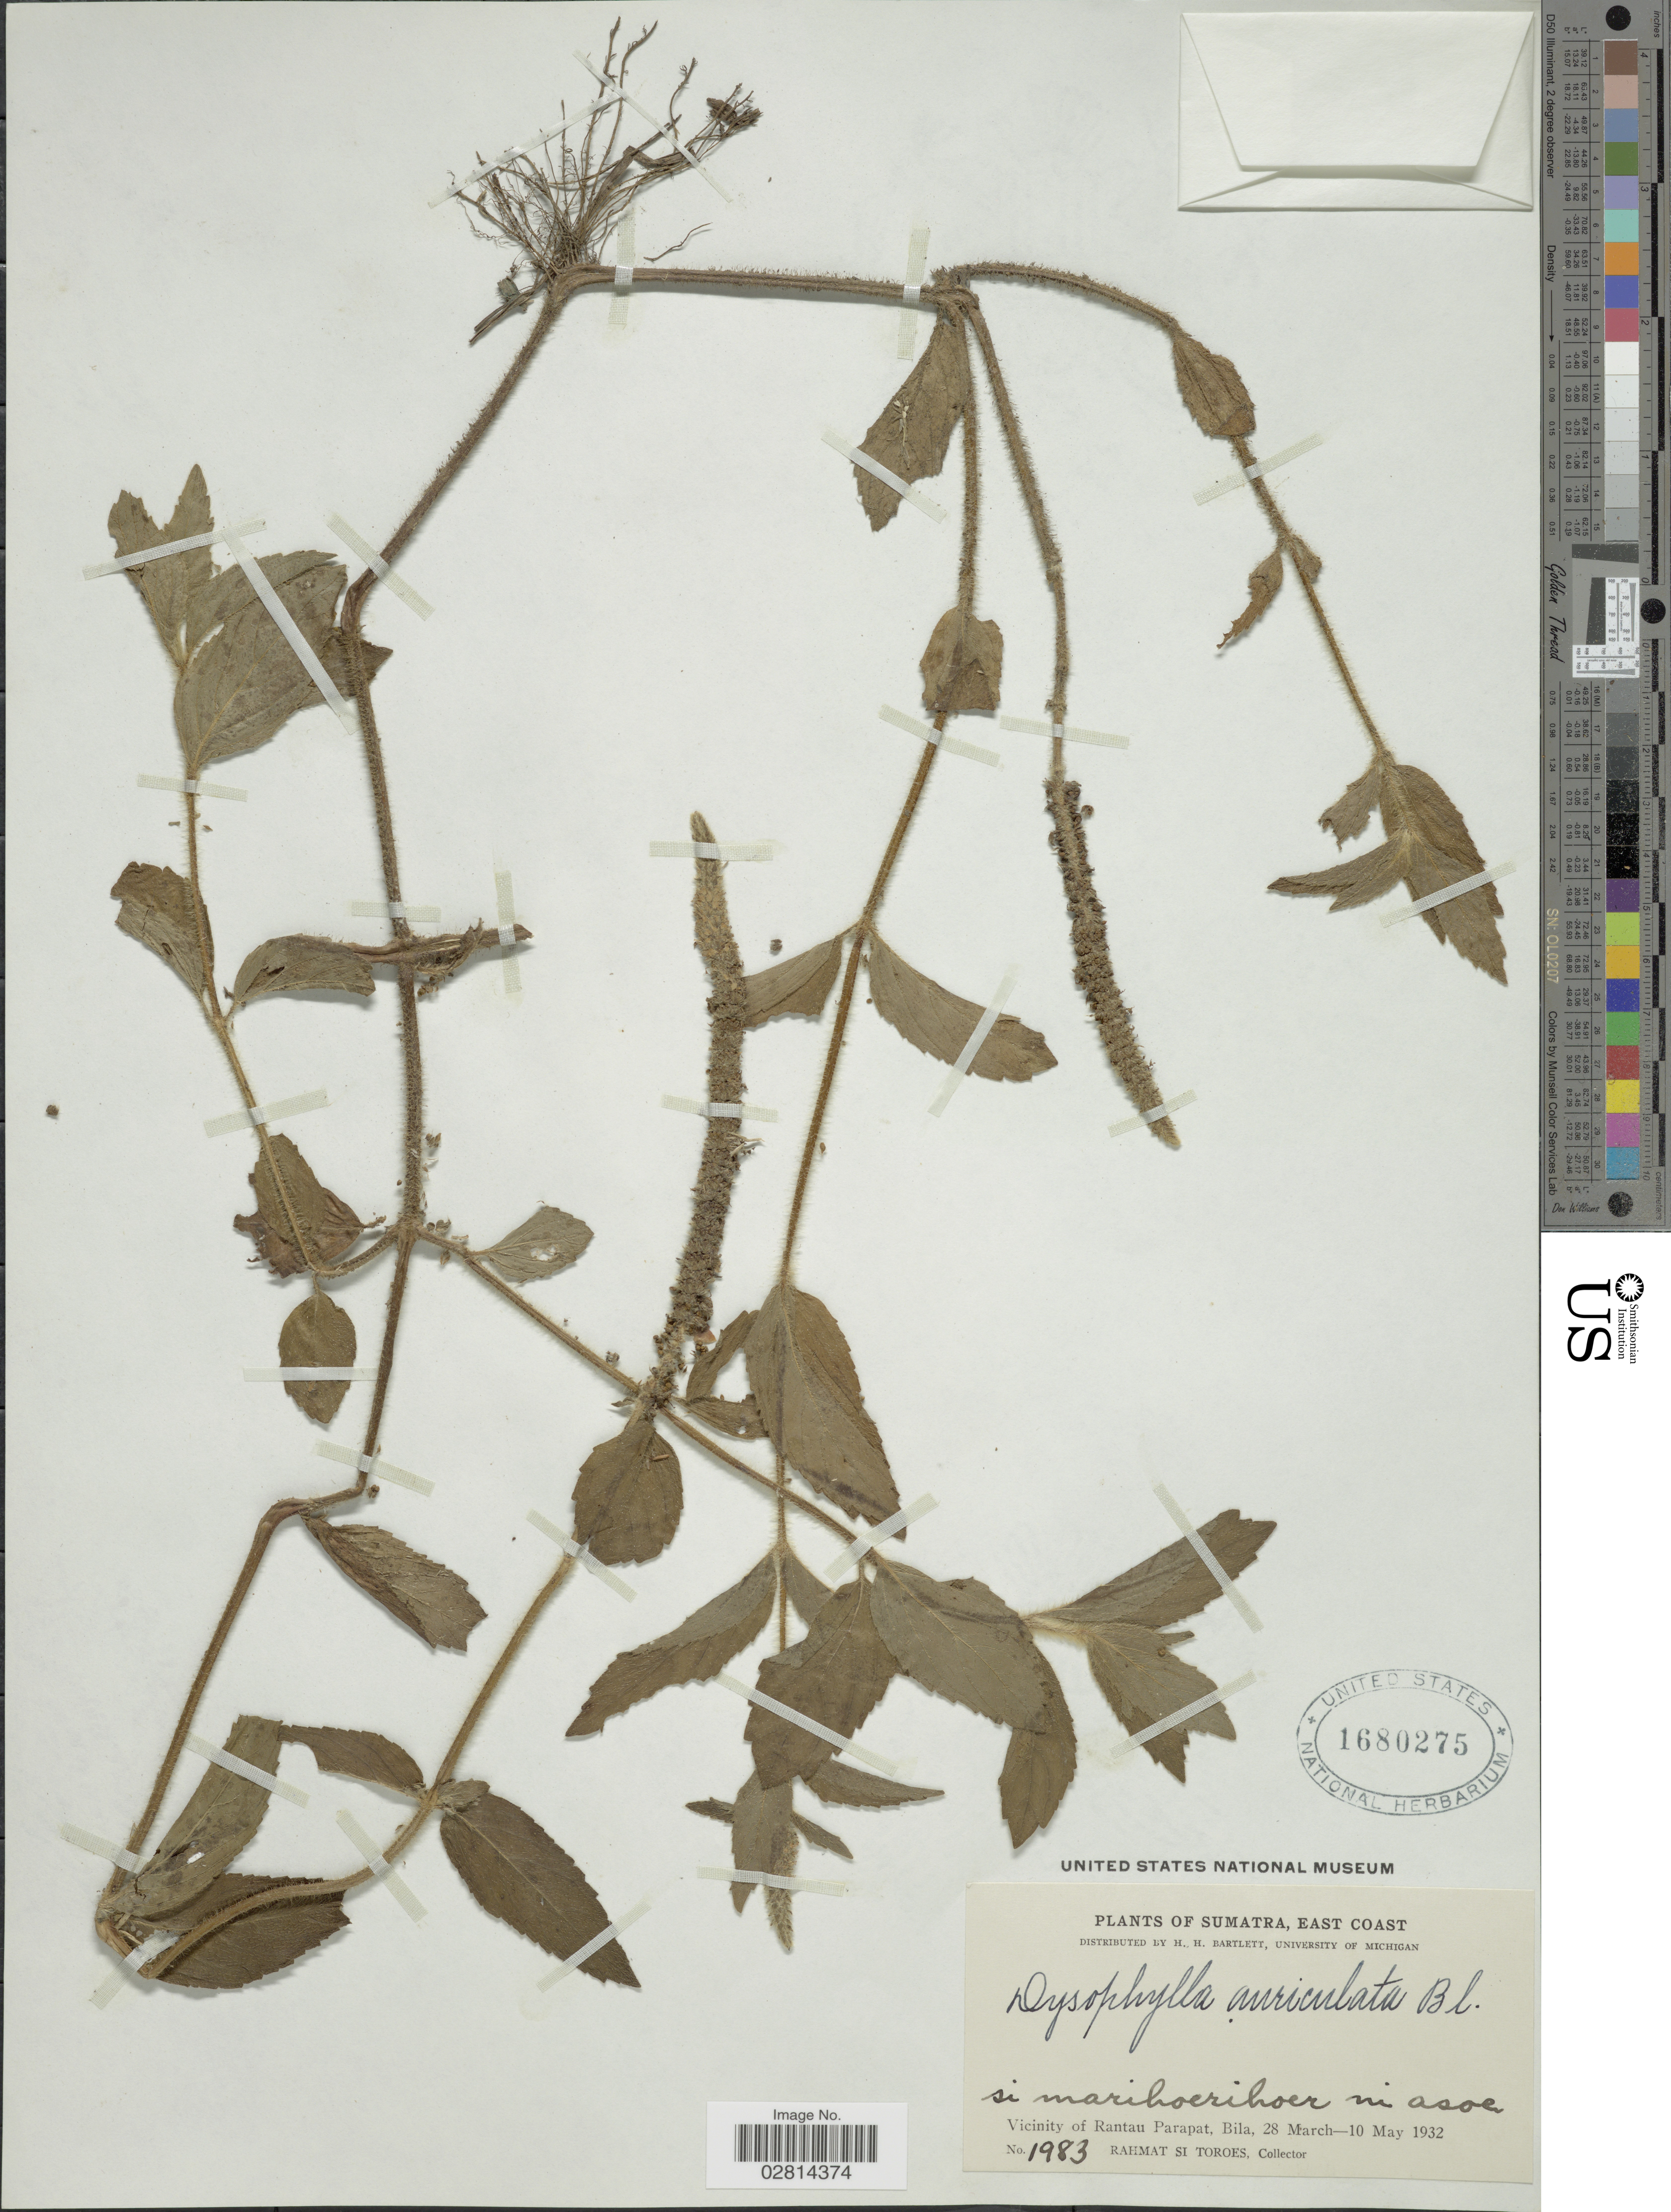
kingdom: Plantae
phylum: Tracheophyta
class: Magnoliopsida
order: Lamiales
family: Lamiaceae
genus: Pogostemon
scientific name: Pogostemon auricularius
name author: (L.) Hassk.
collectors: Rahmat Si Boeea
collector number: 1983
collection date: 1932-03-28/1932-05-10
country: Indonesia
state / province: Sumatra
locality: East Coast. Vicinity of Rantau Parapat, Bila.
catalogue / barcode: US 1680275